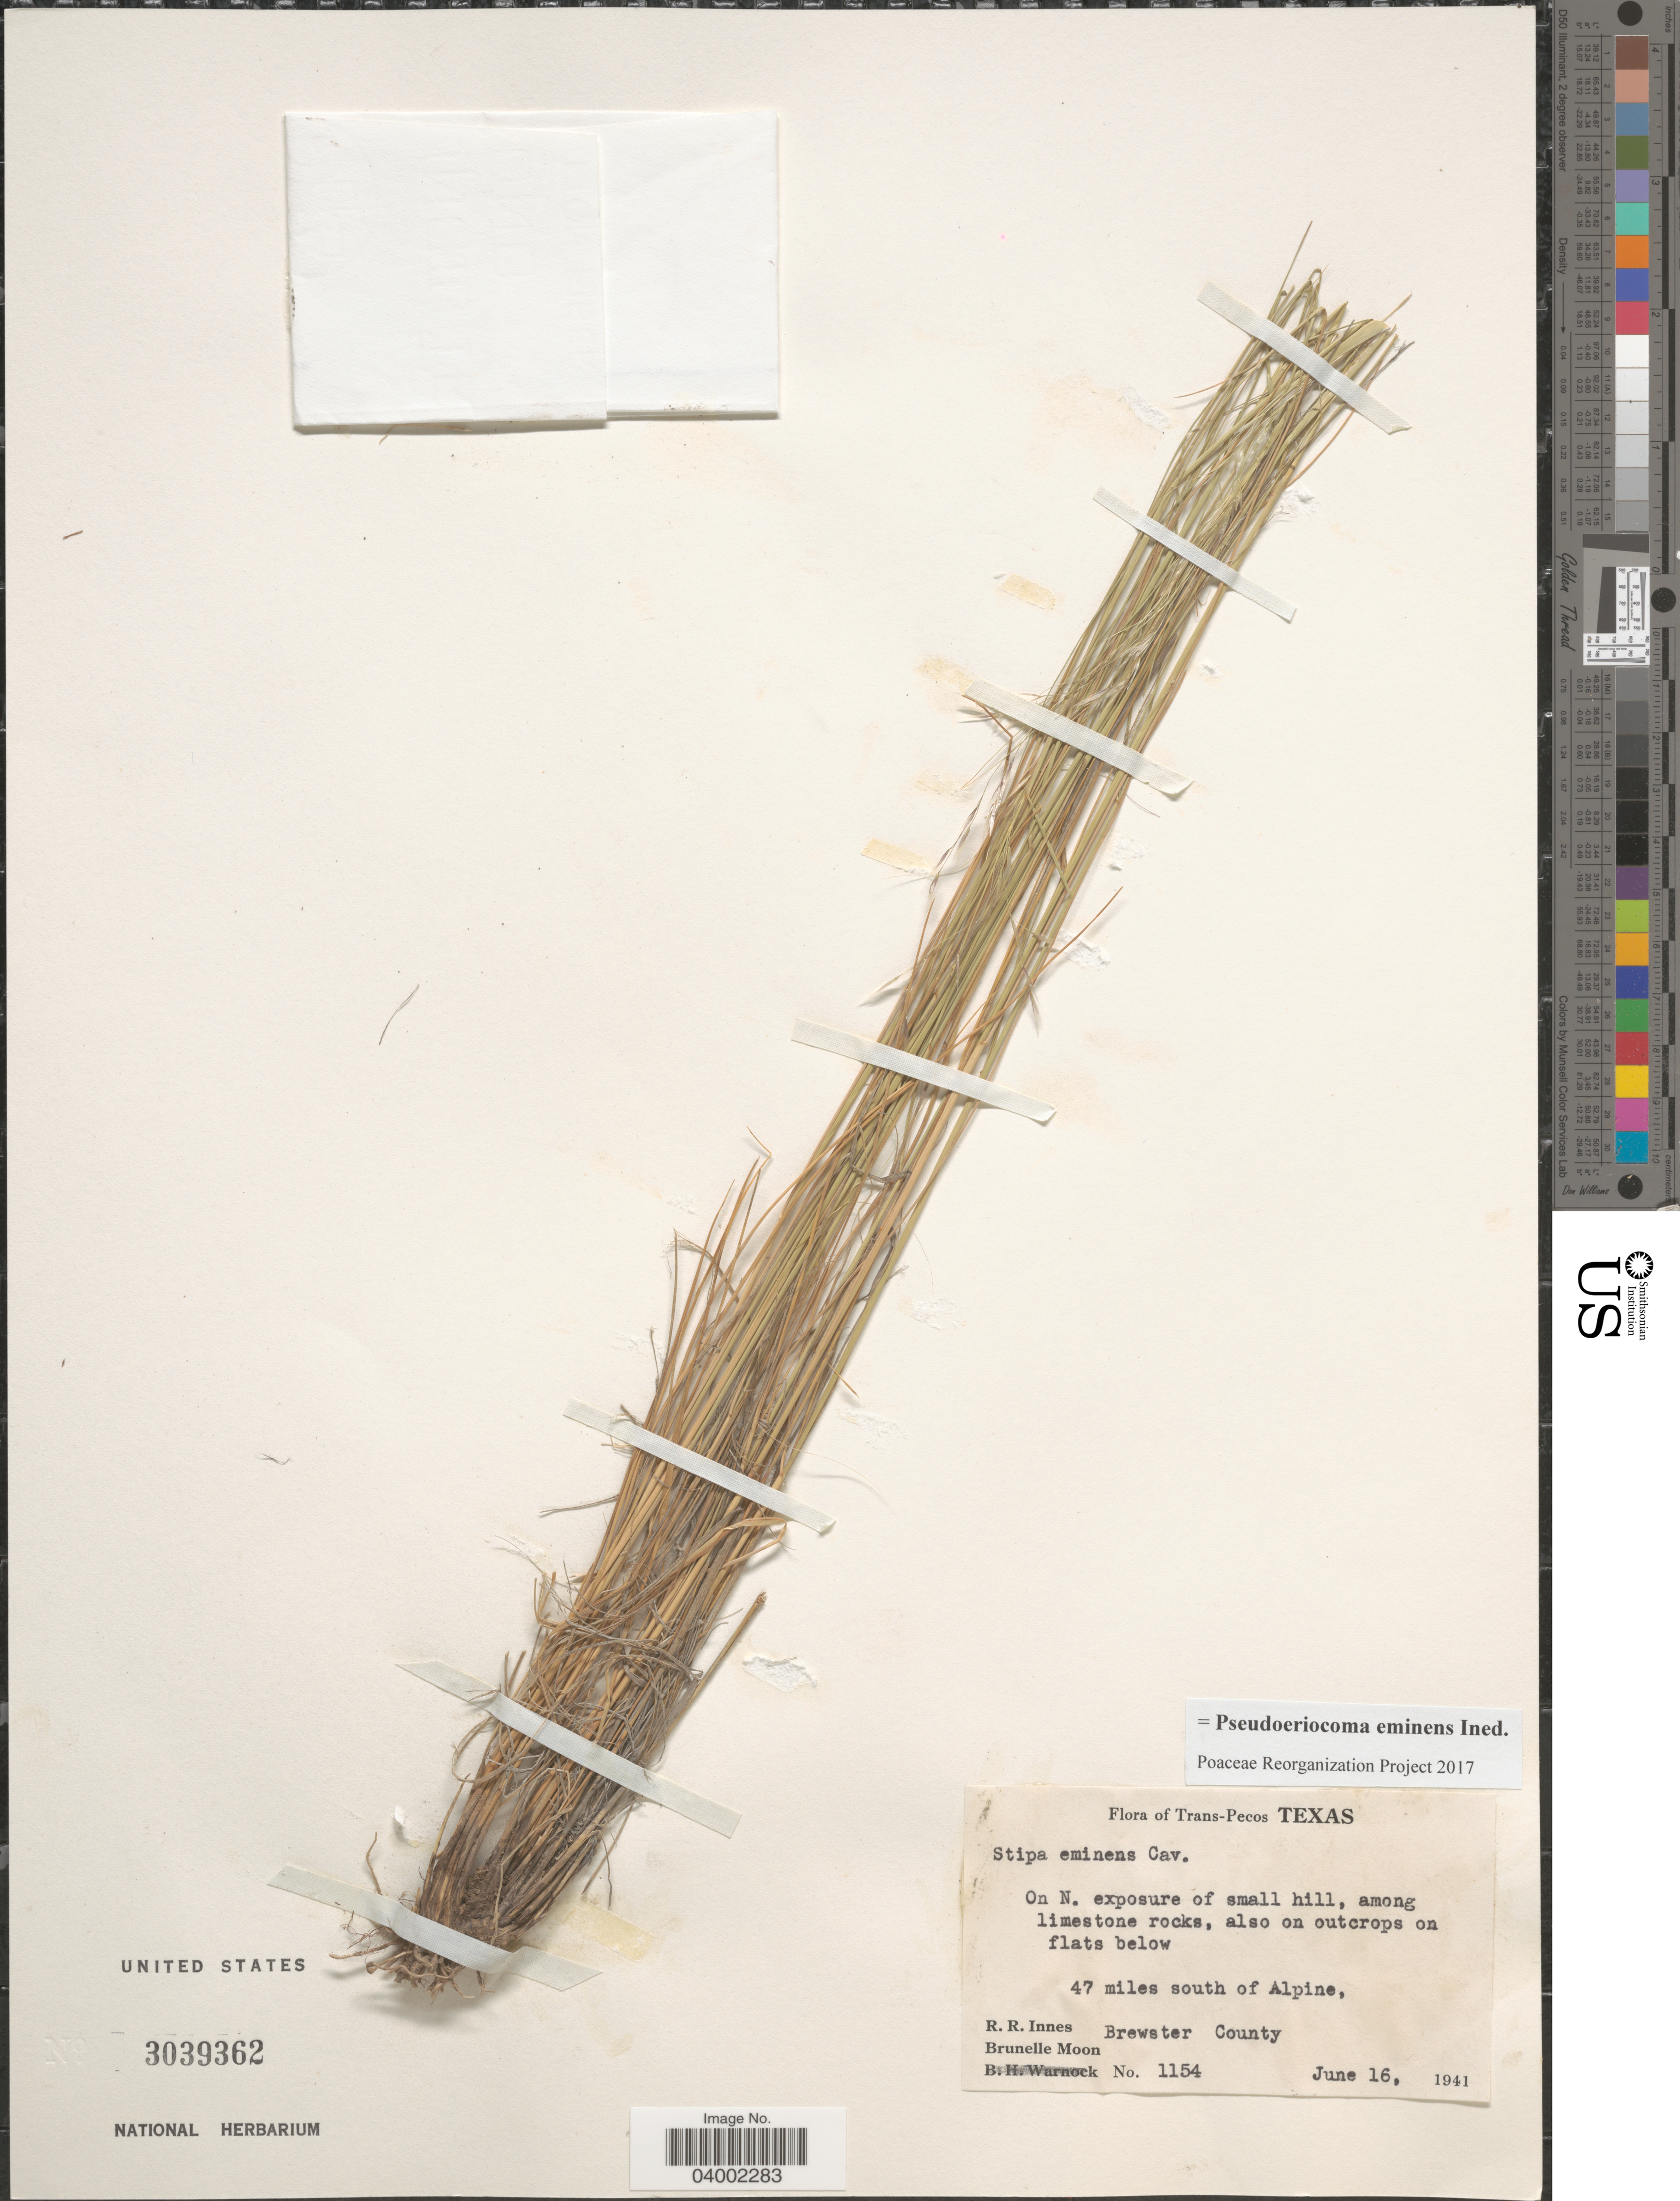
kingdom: Plantae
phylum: Tracheophyta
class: Liliopsida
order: Poales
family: Poaceae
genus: Pseudoeriocoma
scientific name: Pseudoeriocoma eminens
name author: (Cav.) Romasch.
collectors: R. Rose-Innes & B. Moon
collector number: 1154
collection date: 1941-06-16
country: United States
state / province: Texas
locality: Trans-Pecos Texas. On N. exposure of small hill, among limestone rocks, also on outcrops on flats below 47 miles south of Alpine, Brewster County.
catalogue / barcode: US 3039362